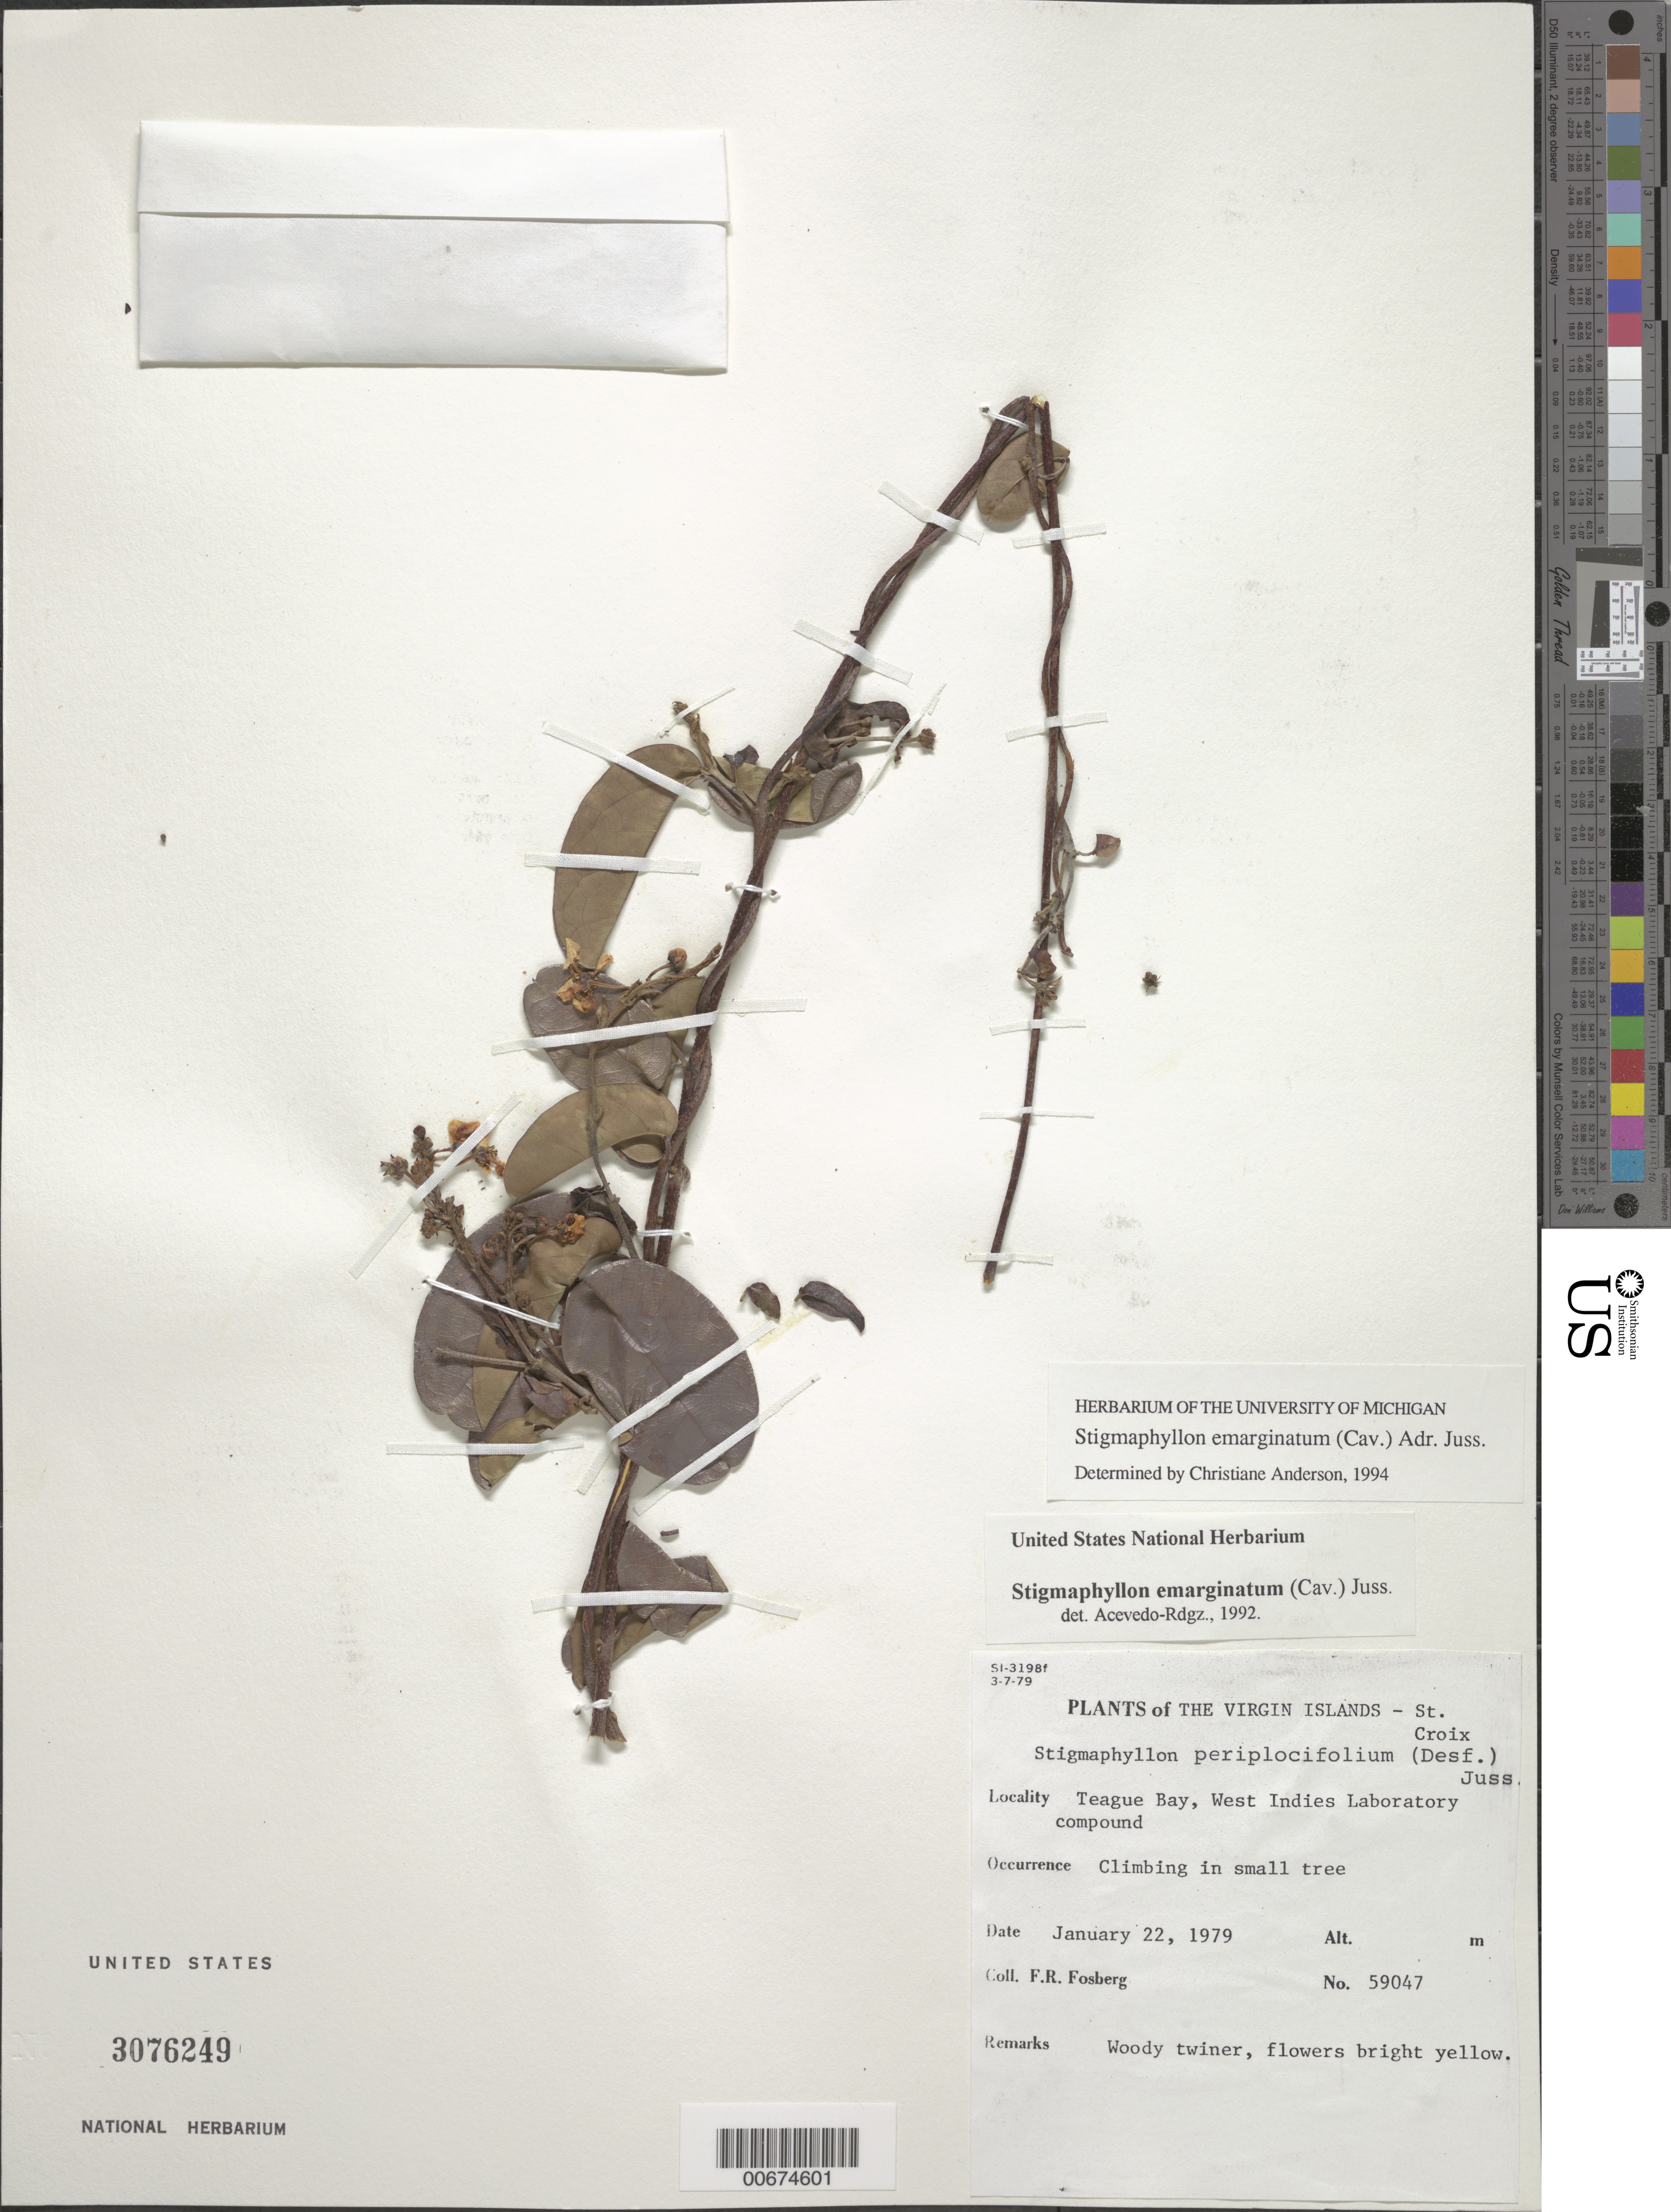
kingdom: Plantae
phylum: Tracheophyta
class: Magnoliopsida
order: Malpighiales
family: Malpighiaceae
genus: Stigmaphyllon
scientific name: Stigmaphyllon emarginatum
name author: (Cav.) A. Juss.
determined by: Anderson, C.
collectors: F. R. Fosberg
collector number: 59047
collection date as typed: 22 Jan 1979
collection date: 1979-01-22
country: U.S. Virgin Islands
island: St. Croix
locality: Teague Bay, West Indies Laboratory compound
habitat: climbing in small tree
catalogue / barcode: US 3076249